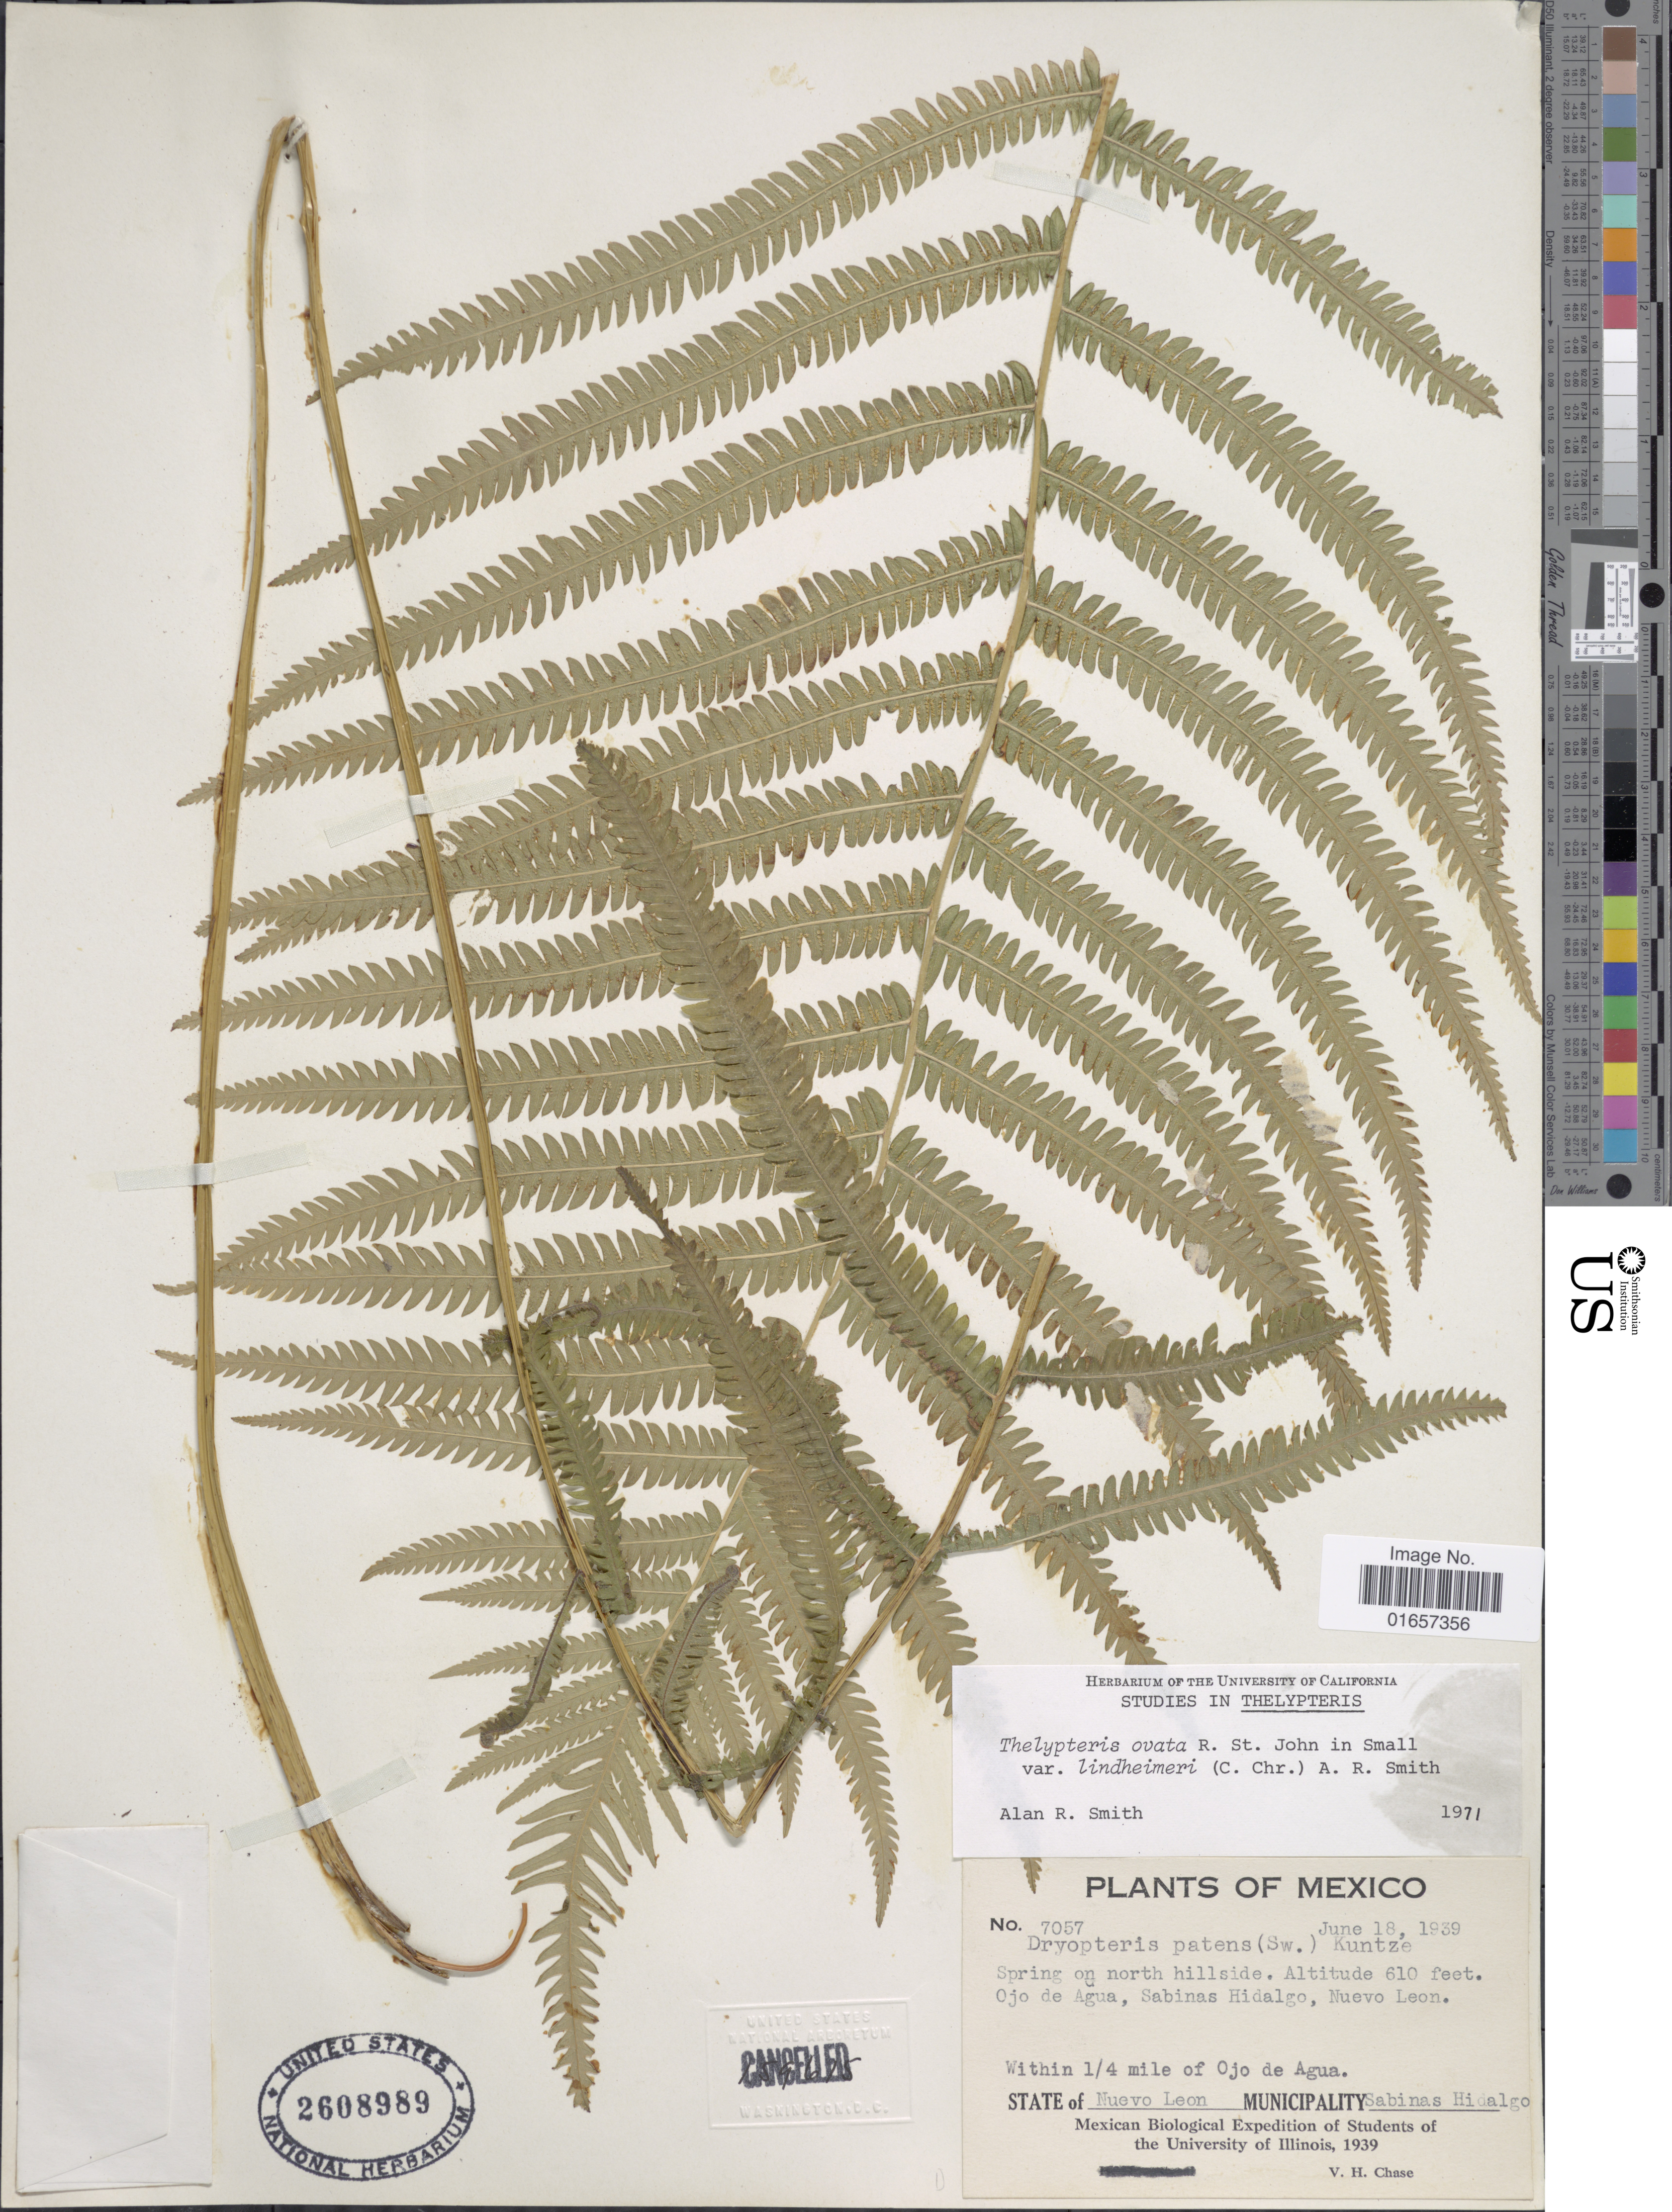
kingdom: Plantae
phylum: Tracheophyta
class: Polypodiopsida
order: Polypodiales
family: Thelypteridaceae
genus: Christella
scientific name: Christella ovata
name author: (R.P. St. John) Á. Löve & D. Löve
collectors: V. H. Chase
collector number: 7057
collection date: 1939-06-18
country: Mexico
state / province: Nuevo León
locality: Mexico, Spring on north hillside, Ojo de Agua, Sabinas Hidalgo, Nuevo León, within 1/4 mile of Ojo de Agua, Municipalty Sabinas Hidalgo.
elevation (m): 186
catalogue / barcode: US 2608989